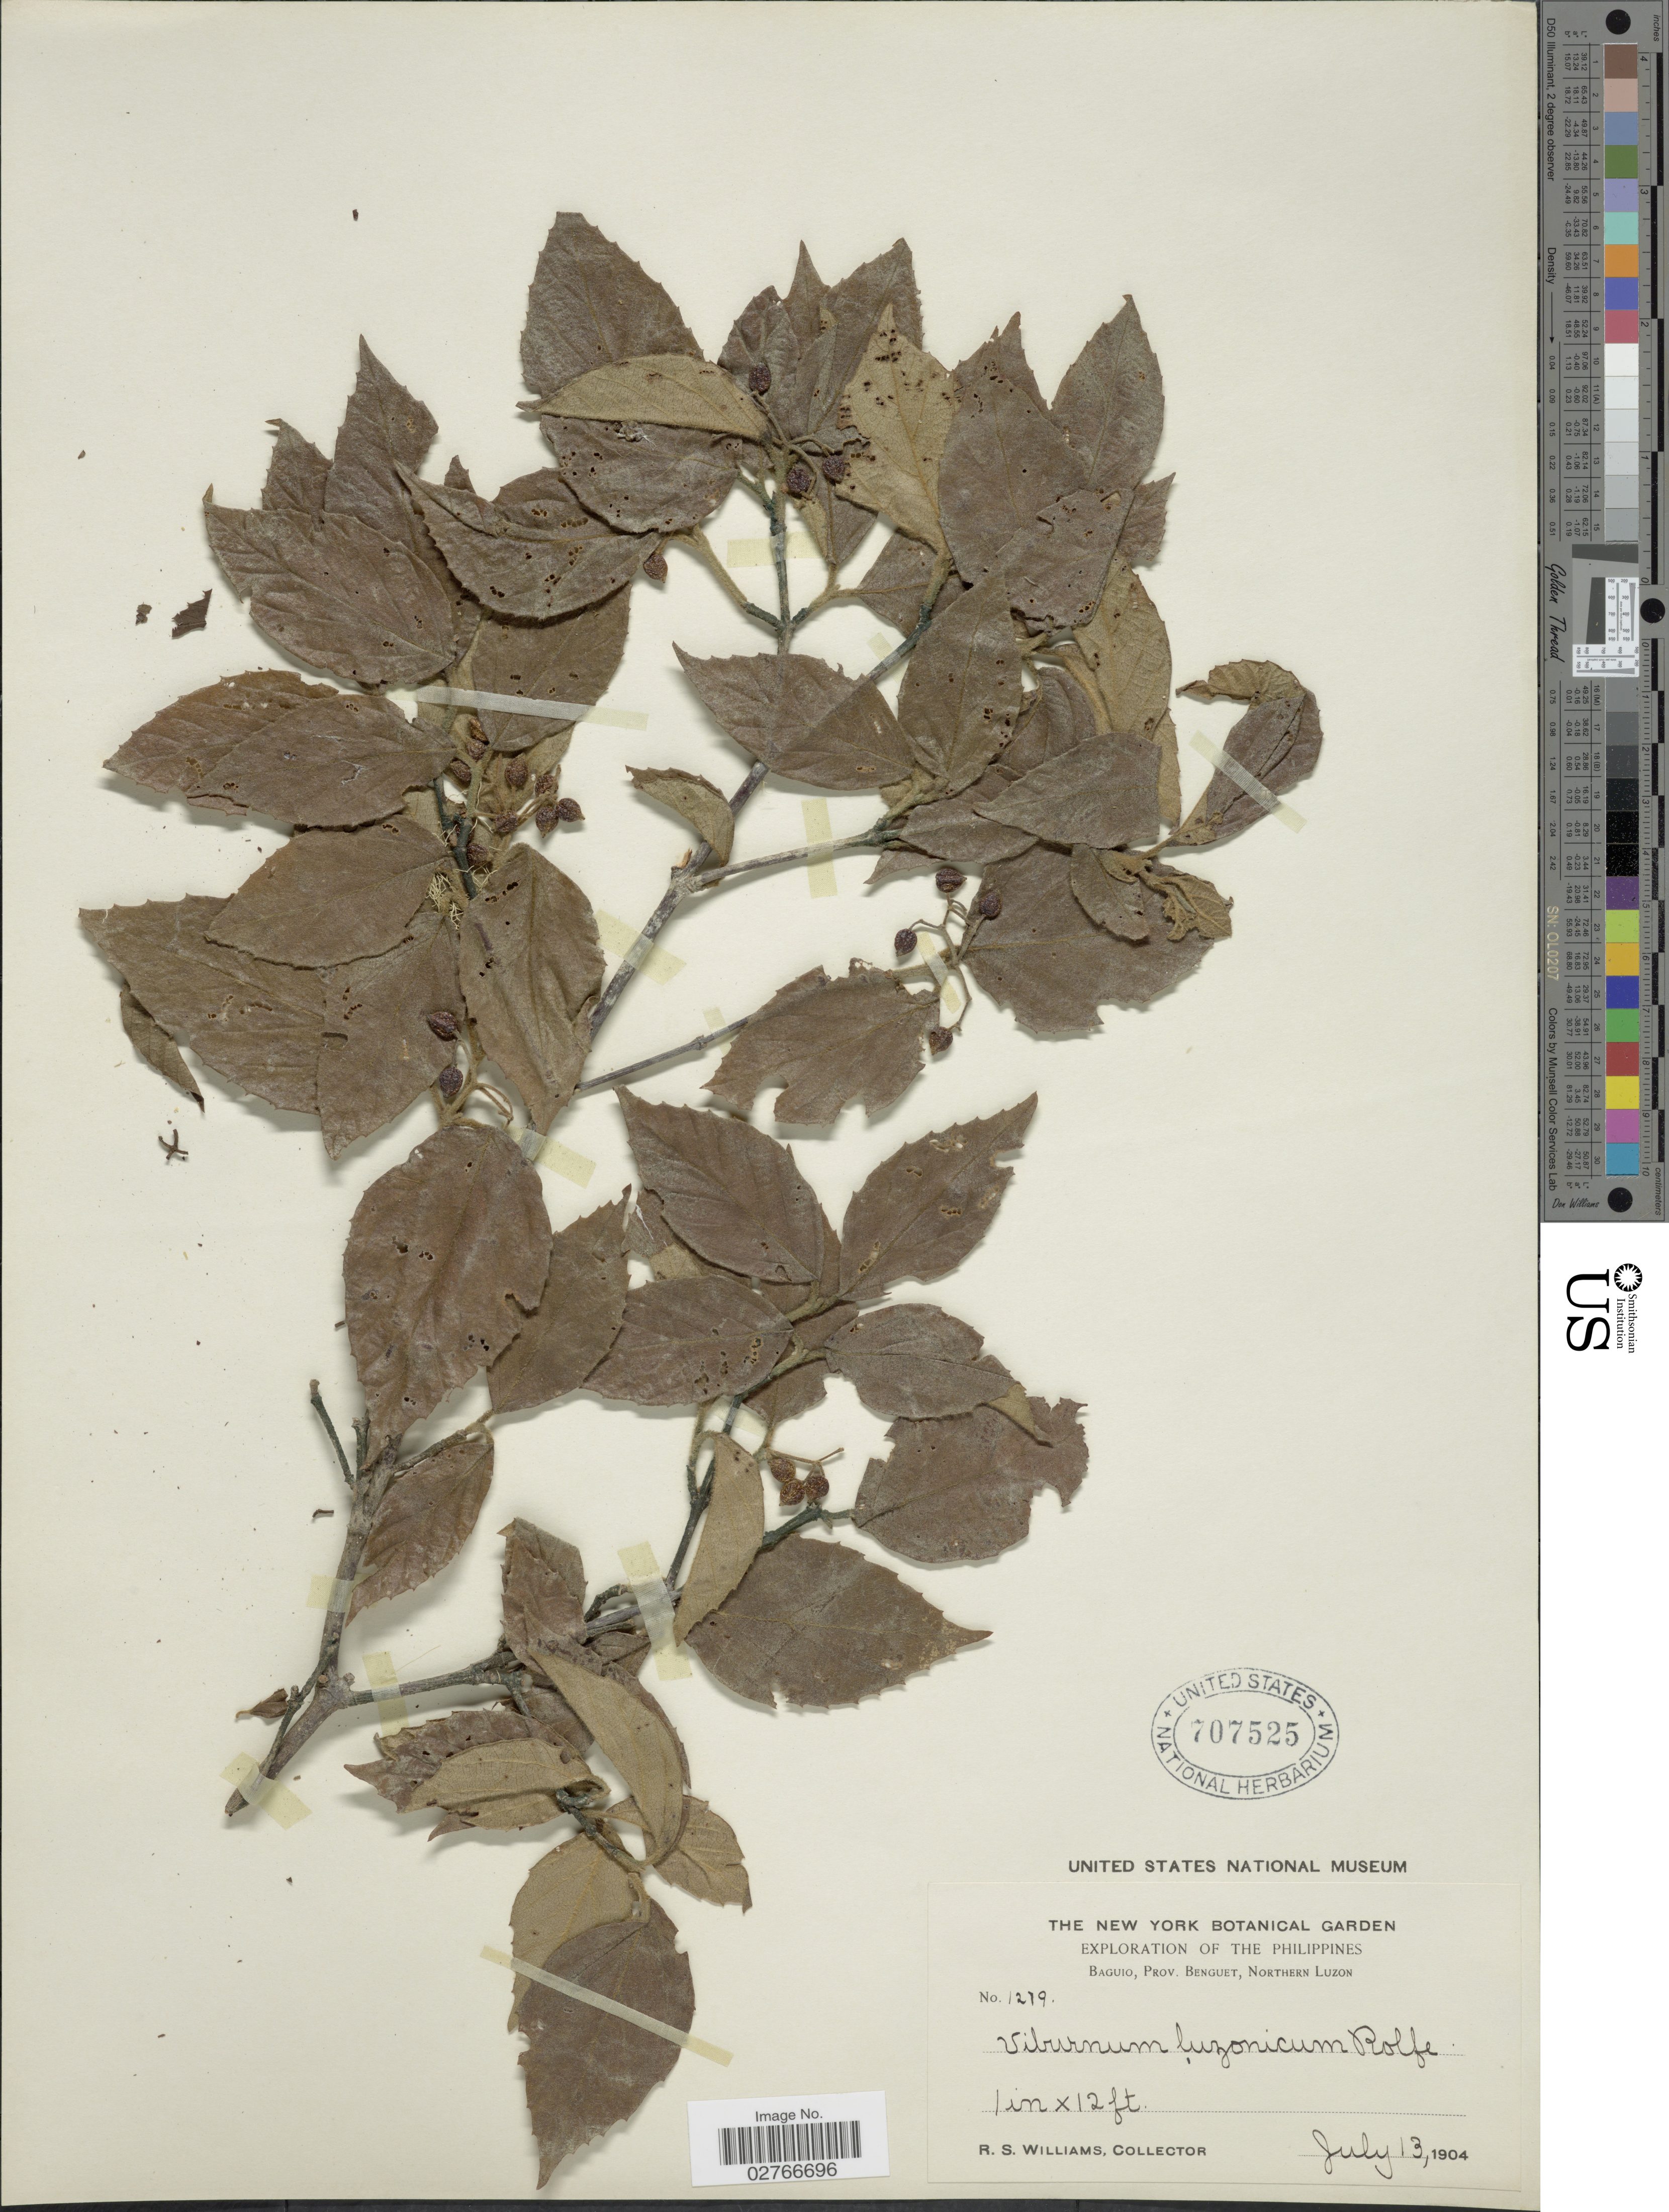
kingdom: Plantae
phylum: Tracheophyta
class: Magnoliopsida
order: Dipsacales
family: Viburnaceae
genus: Viburnum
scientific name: Viburnum luzonicum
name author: Rolfe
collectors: R. S. Williams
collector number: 1279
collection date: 1904-07-13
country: Philippines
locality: Baguio, Prov. Benguet, Northern Luzon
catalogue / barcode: US 707525